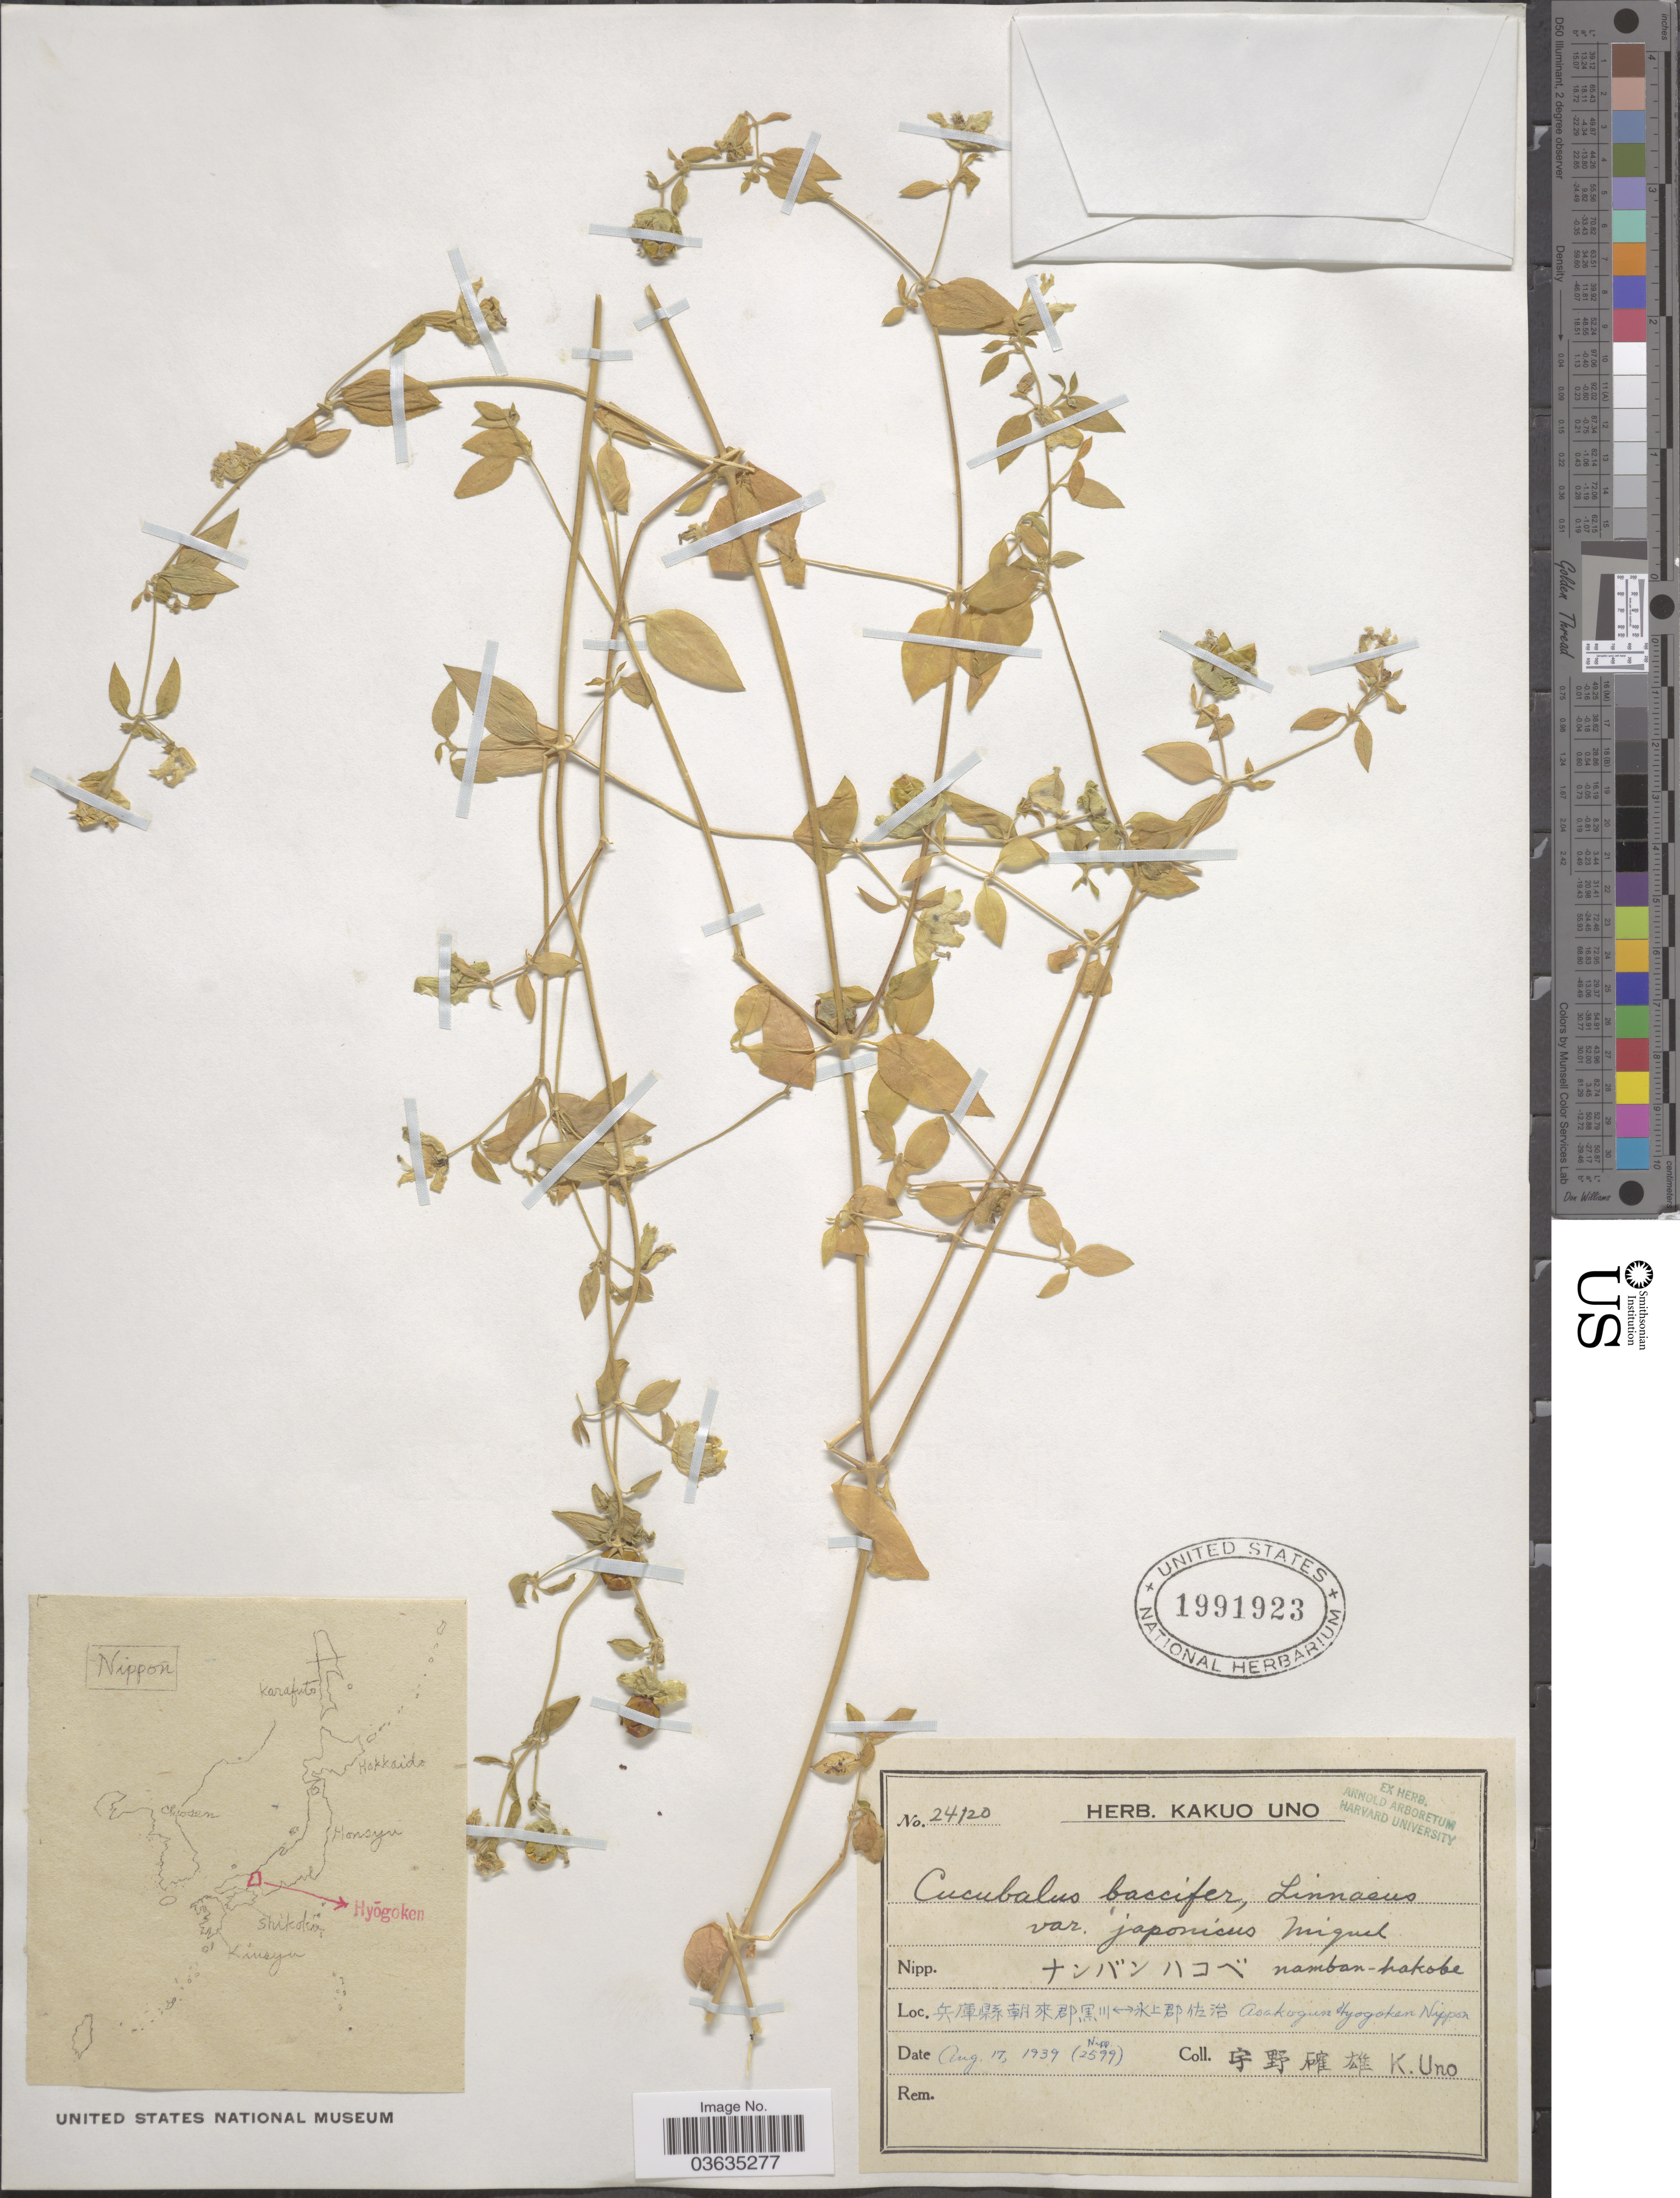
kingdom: Plantae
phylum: Tracheophyta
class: Magnoliopsida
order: Caryophyllales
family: Caryophyllaceae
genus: Silene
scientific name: Silene baccifera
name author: (L.) Durande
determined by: U.S. National Herbarium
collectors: K. Uno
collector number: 24120/(Nipp.2599)?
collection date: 1939-08-17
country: Japan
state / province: Hyogo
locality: Asakogun Hyogoken Nippon.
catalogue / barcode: US 1991923